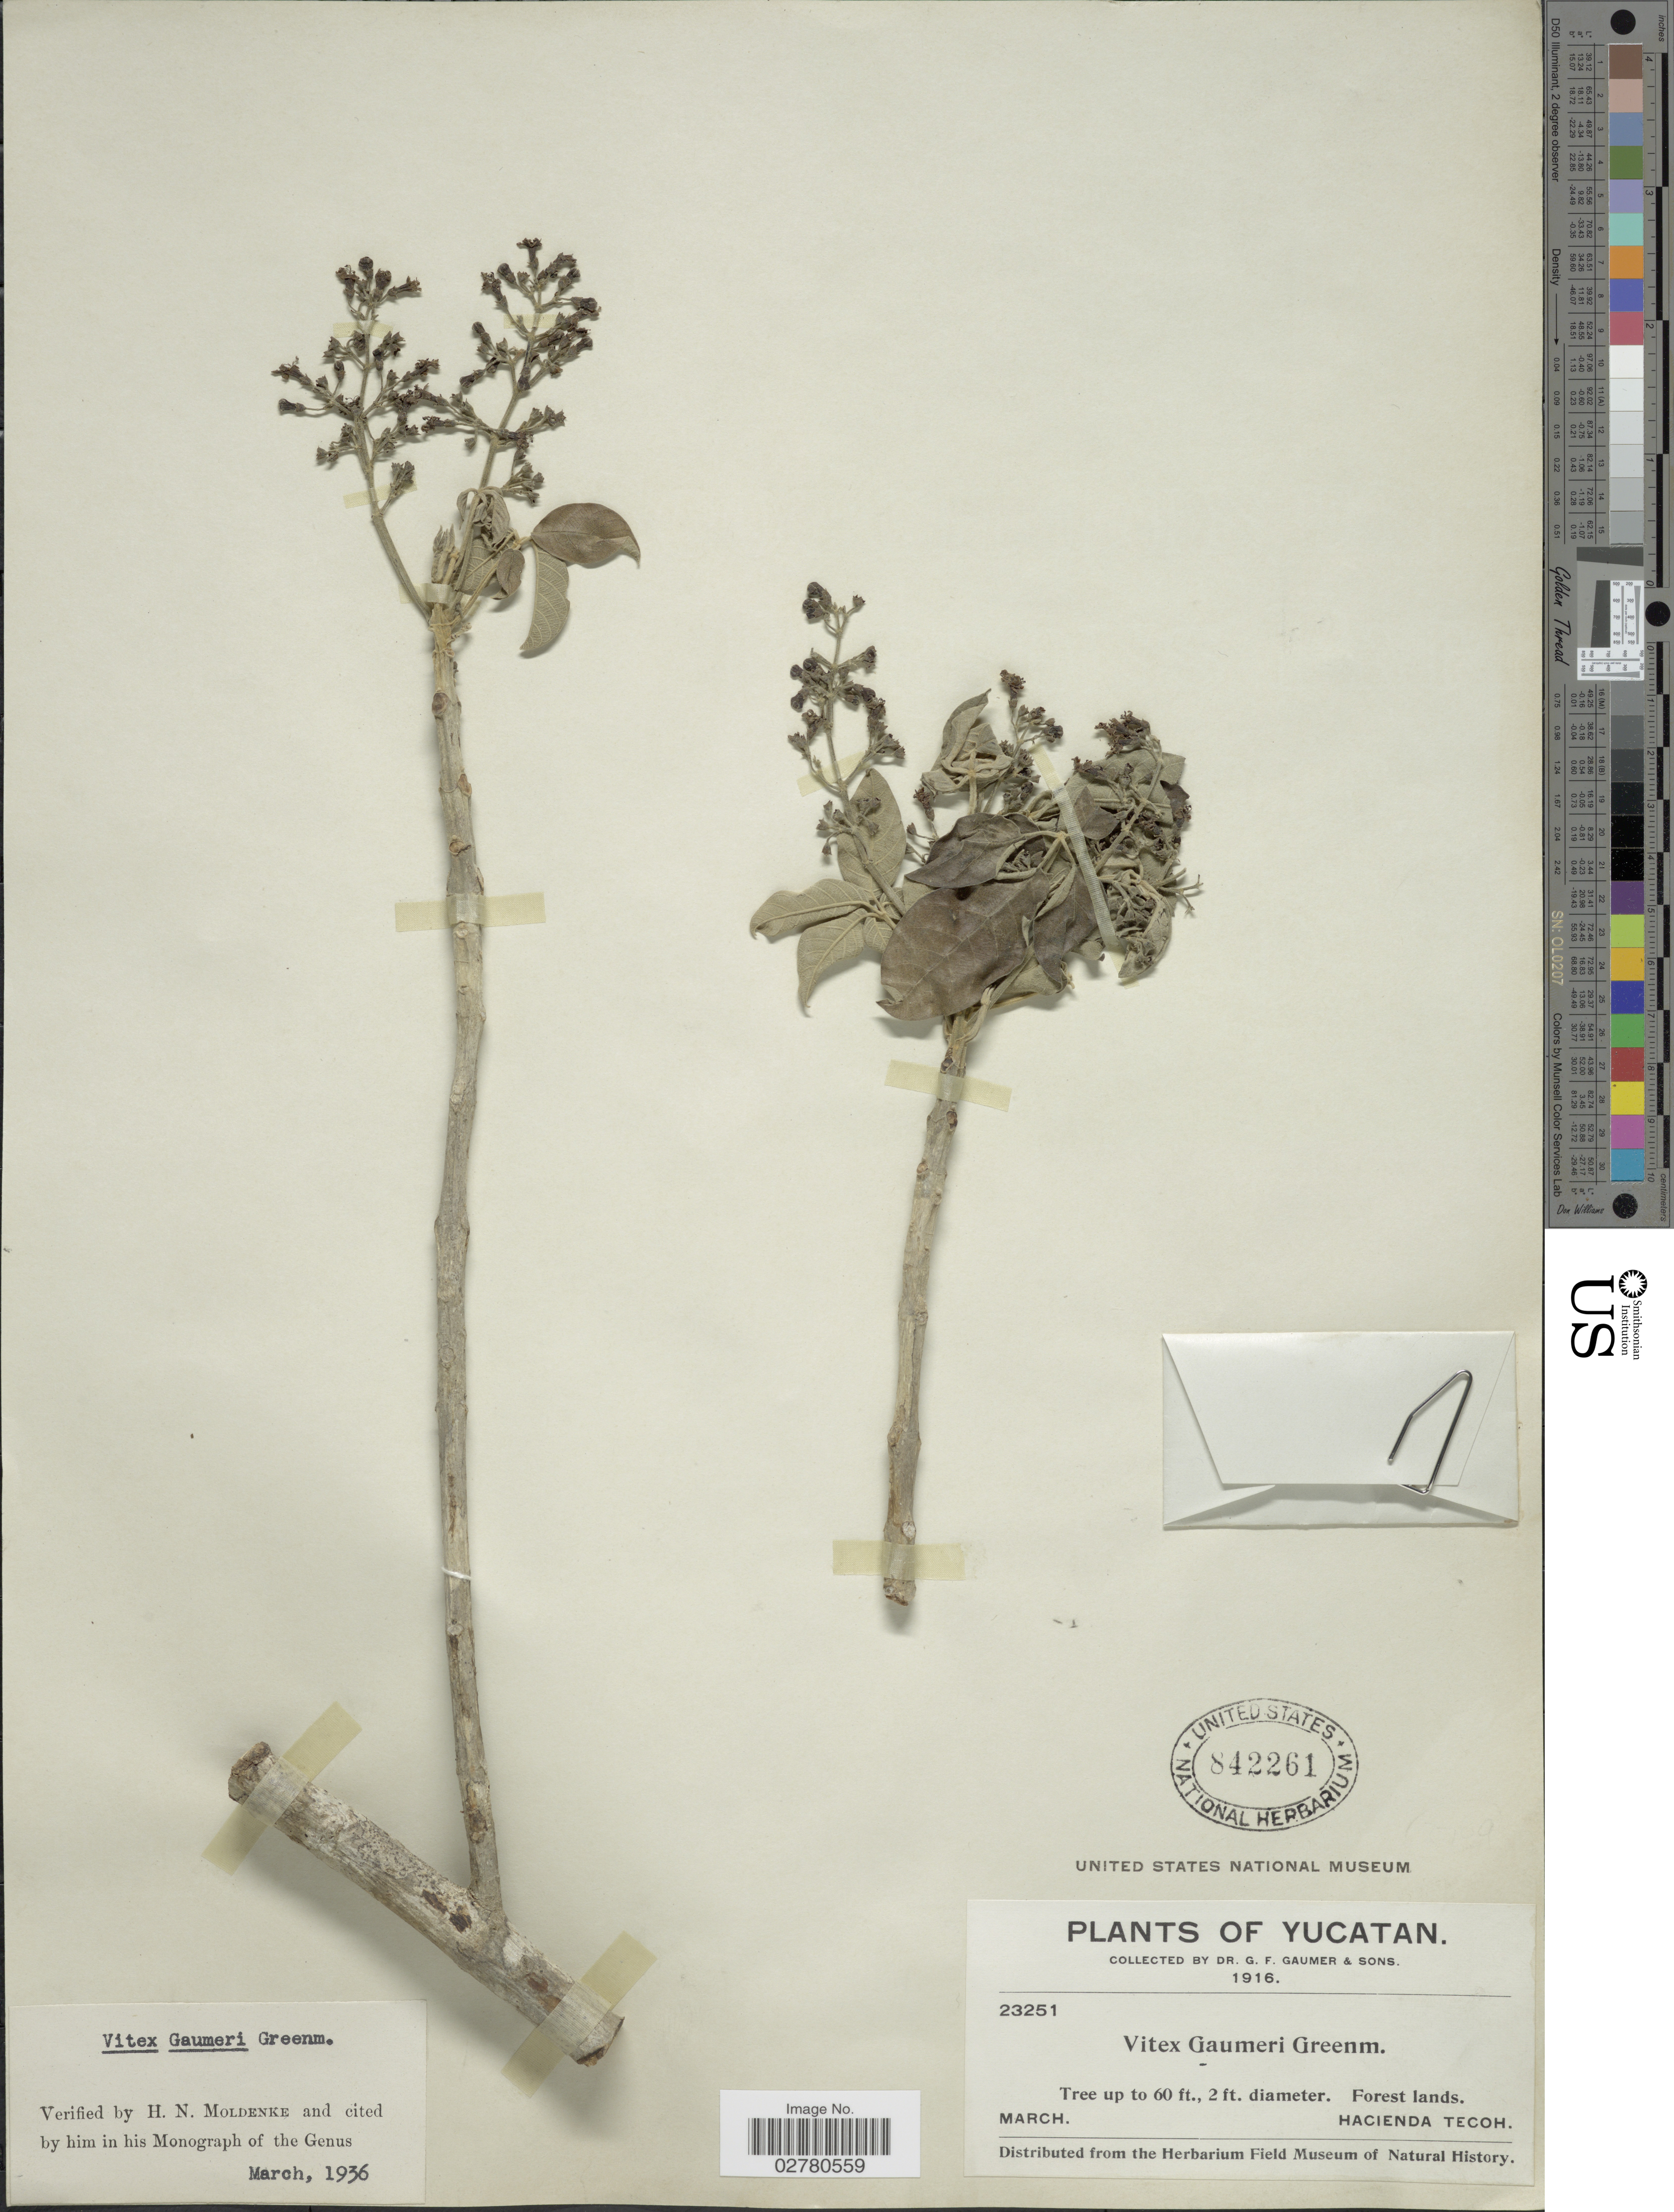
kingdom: Plantae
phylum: Tracheophyta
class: Magnoliopsida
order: Lamiales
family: Lamiaceae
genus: Vitex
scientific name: Vitex gaumeri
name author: Greenm.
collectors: G. F. Gaumer & et al.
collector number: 23251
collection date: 1916-03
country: Mexico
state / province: Yucatán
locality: Hacienda Tecoh.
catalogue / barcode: US 842261